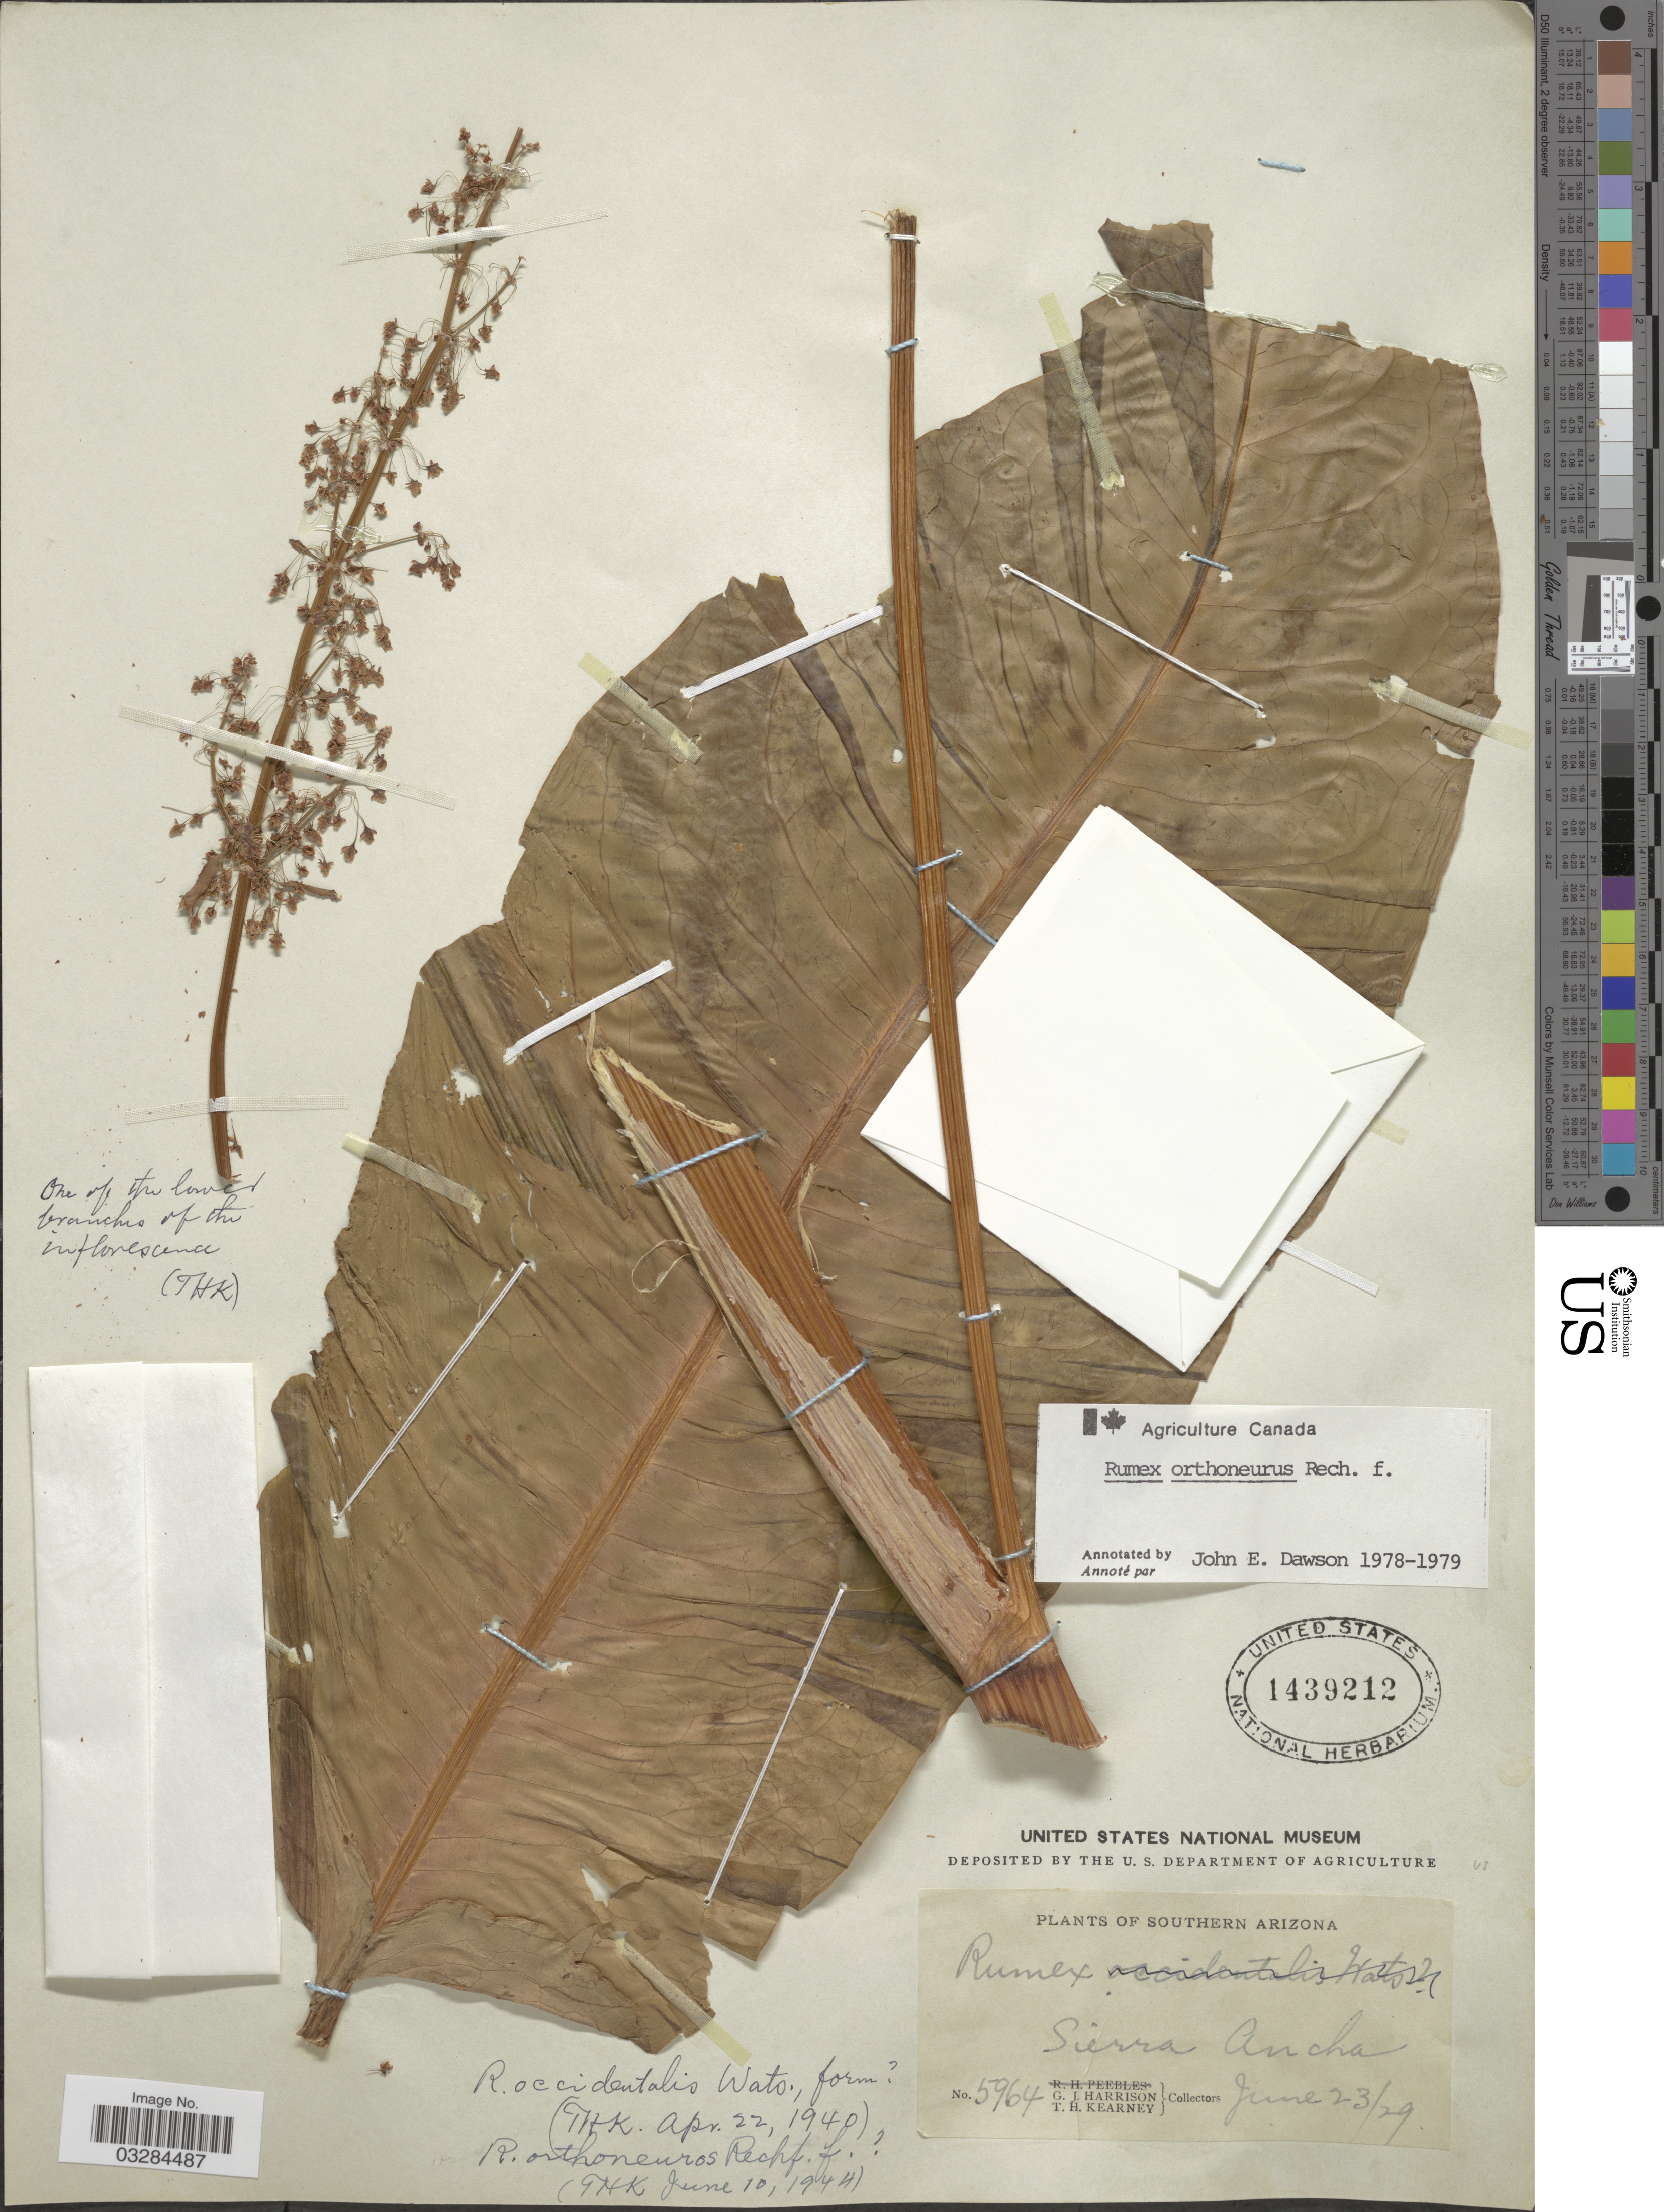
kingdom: Plantae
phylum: Tracheophyta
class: Magnoliopsida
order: Caryophyllales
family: Polygonaceae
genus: Rumex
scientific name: Rumex orthoneurus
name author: Rech. f.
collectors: G. J. Harrison & T. H. Kearney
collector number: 5964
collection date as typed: Transcribed d/m/y: 23/6/29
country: United States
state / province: Arizona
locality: Southern Arizona, Sierra Ancha.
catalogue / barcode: US 1439212